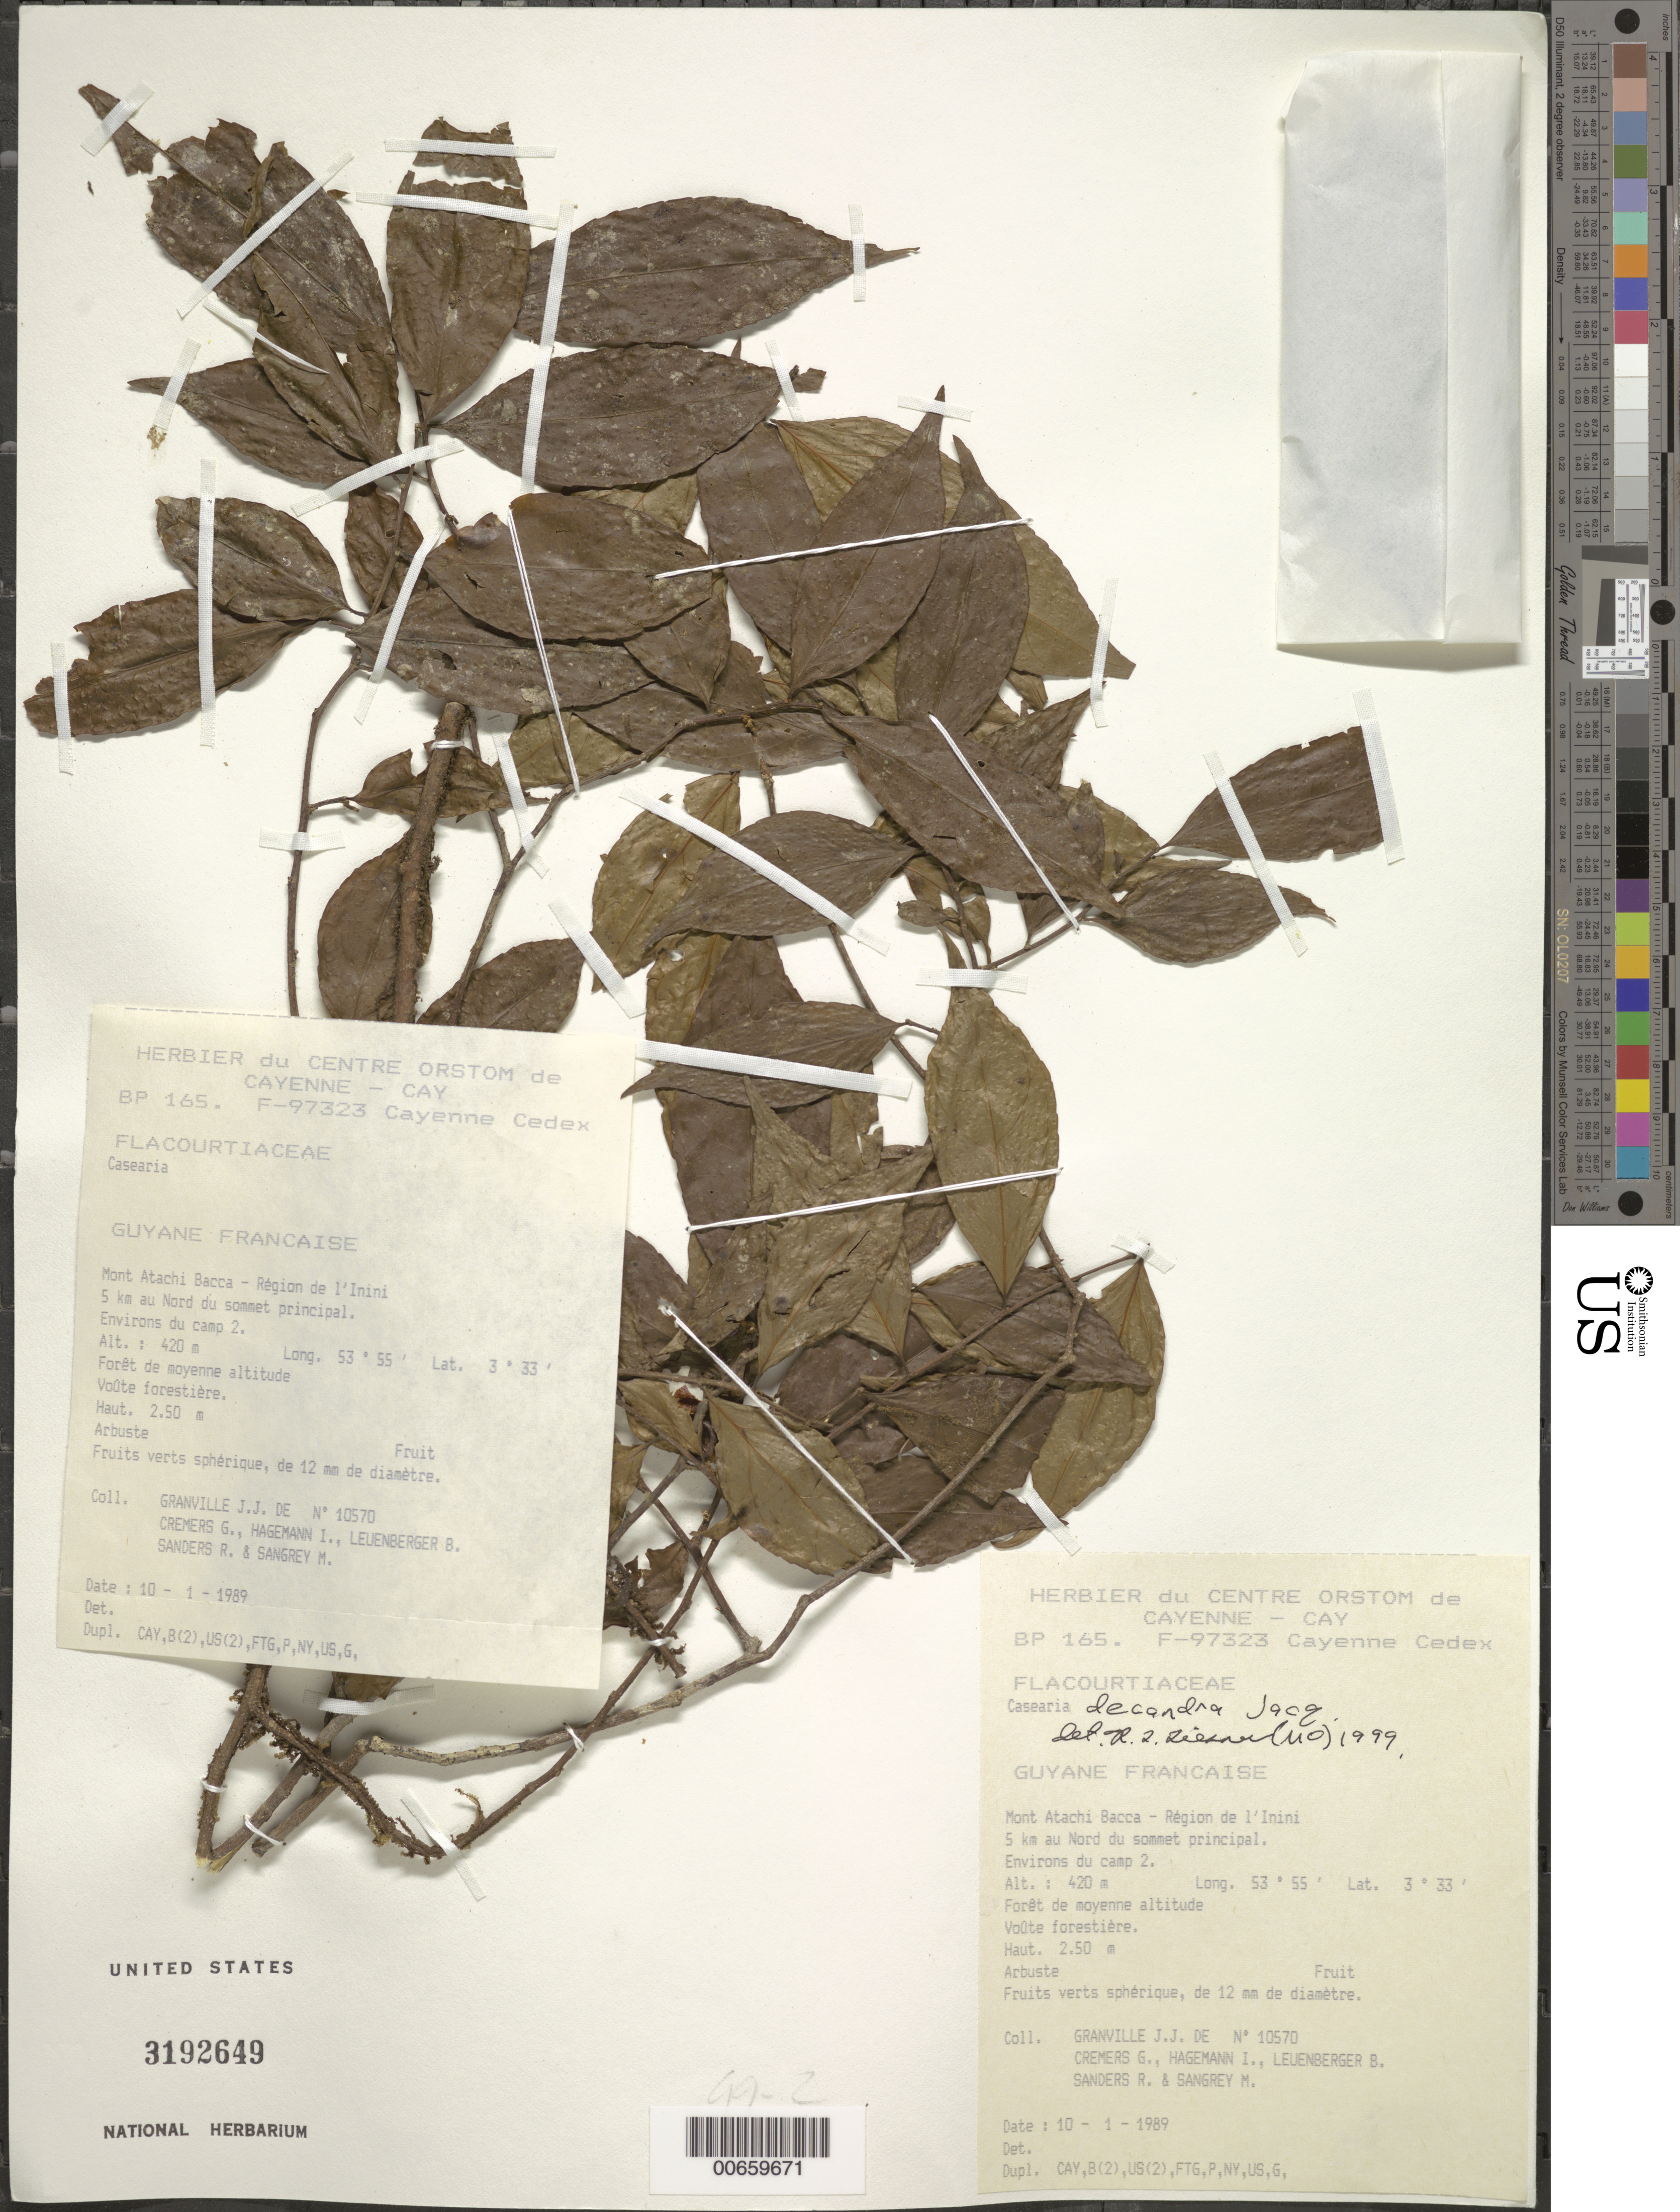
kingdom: Plantae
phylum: Tracheophyta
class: Magnoliopsida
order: Malpighiales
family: Salicaceae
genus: Casearia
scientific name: Casearia decandra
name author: Jacq.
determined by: Liesner, R. L.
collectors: J.-J. de Granville, G. Cremers, J. Hagemann, B. E. Leuenberger & M. S. Sangrey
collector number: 10570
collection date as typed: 10-Jan-89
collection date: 1989-01-10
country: French Guiana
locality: Mont Atachi Bacca, région de l'Inini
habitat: Forest; middle altitude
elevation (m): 420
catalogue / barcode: US 3192649